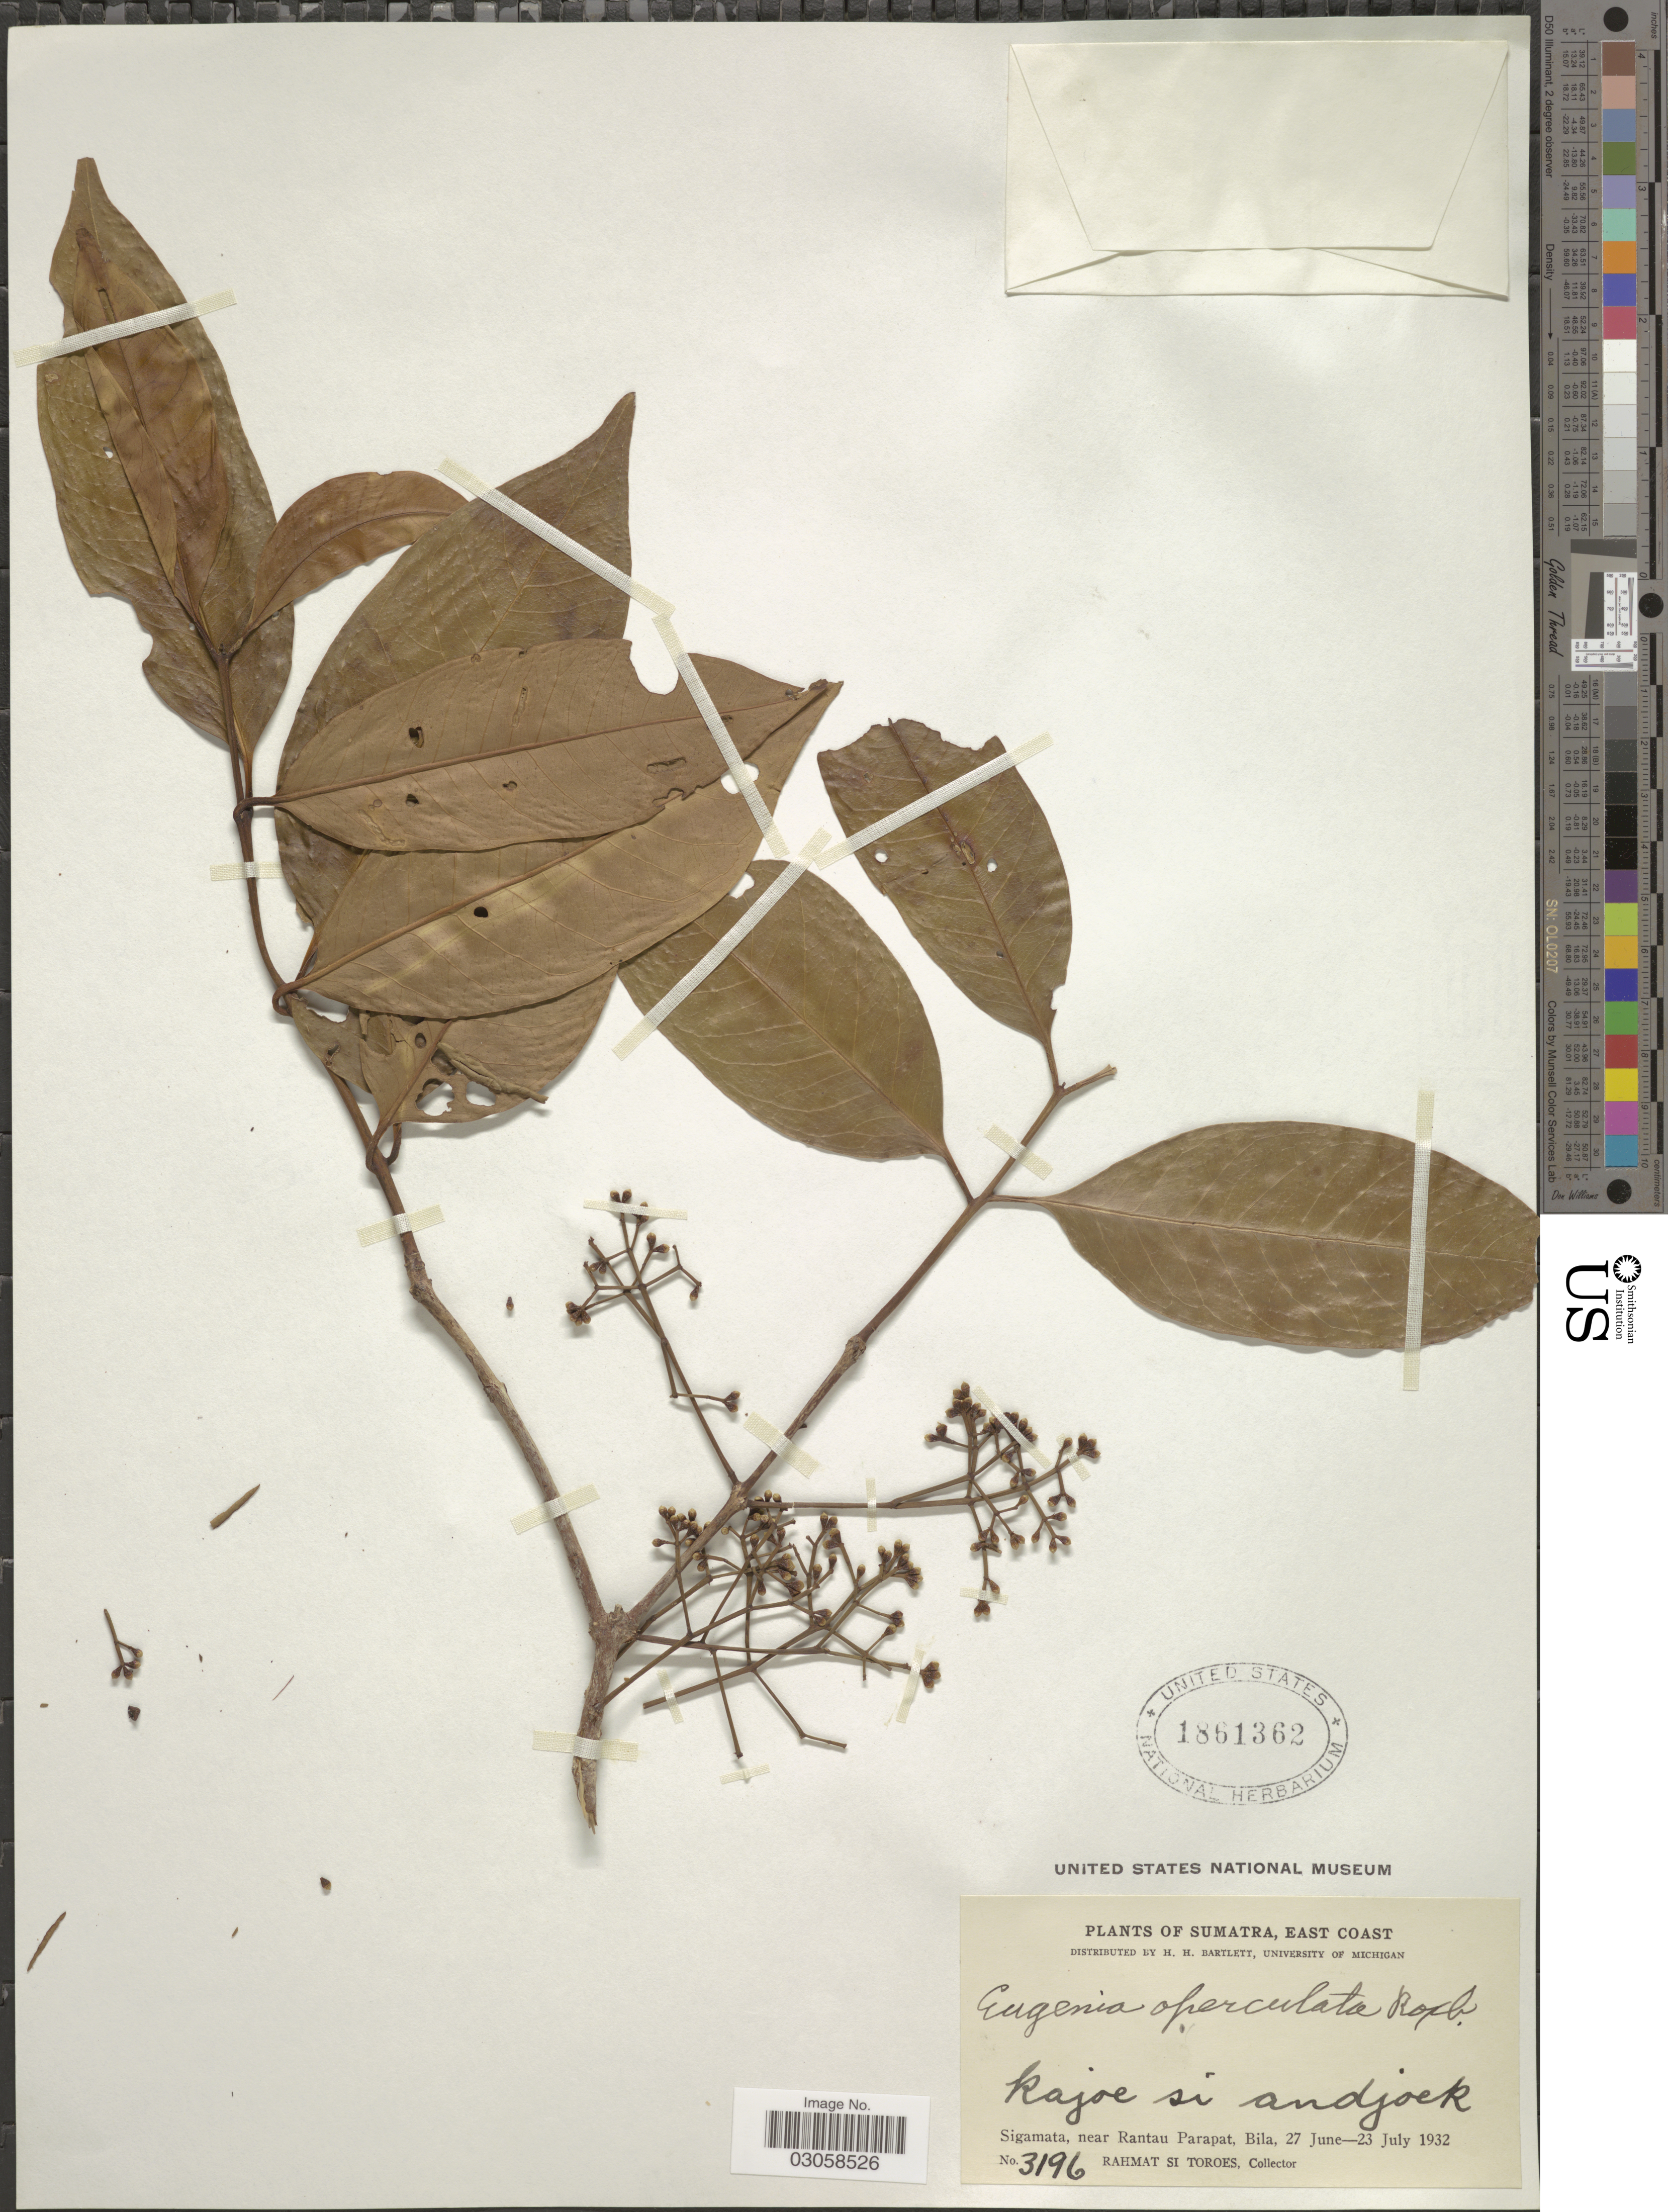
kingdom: Plantae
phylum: Tracheophyta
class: Magnoliopsida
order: Myrtales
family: Myrtaceae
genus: Syzygium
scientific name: Syzygium operculatum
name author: (Roxb.) Nied.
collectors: Rahmat Si Boeea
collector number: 3196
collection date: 1932-06-27/1932-07-23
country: Indonesia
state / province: Sumatra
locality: East Coast. Sigamata, near Rantau Parapat, Bila.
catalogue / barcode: US 1861362